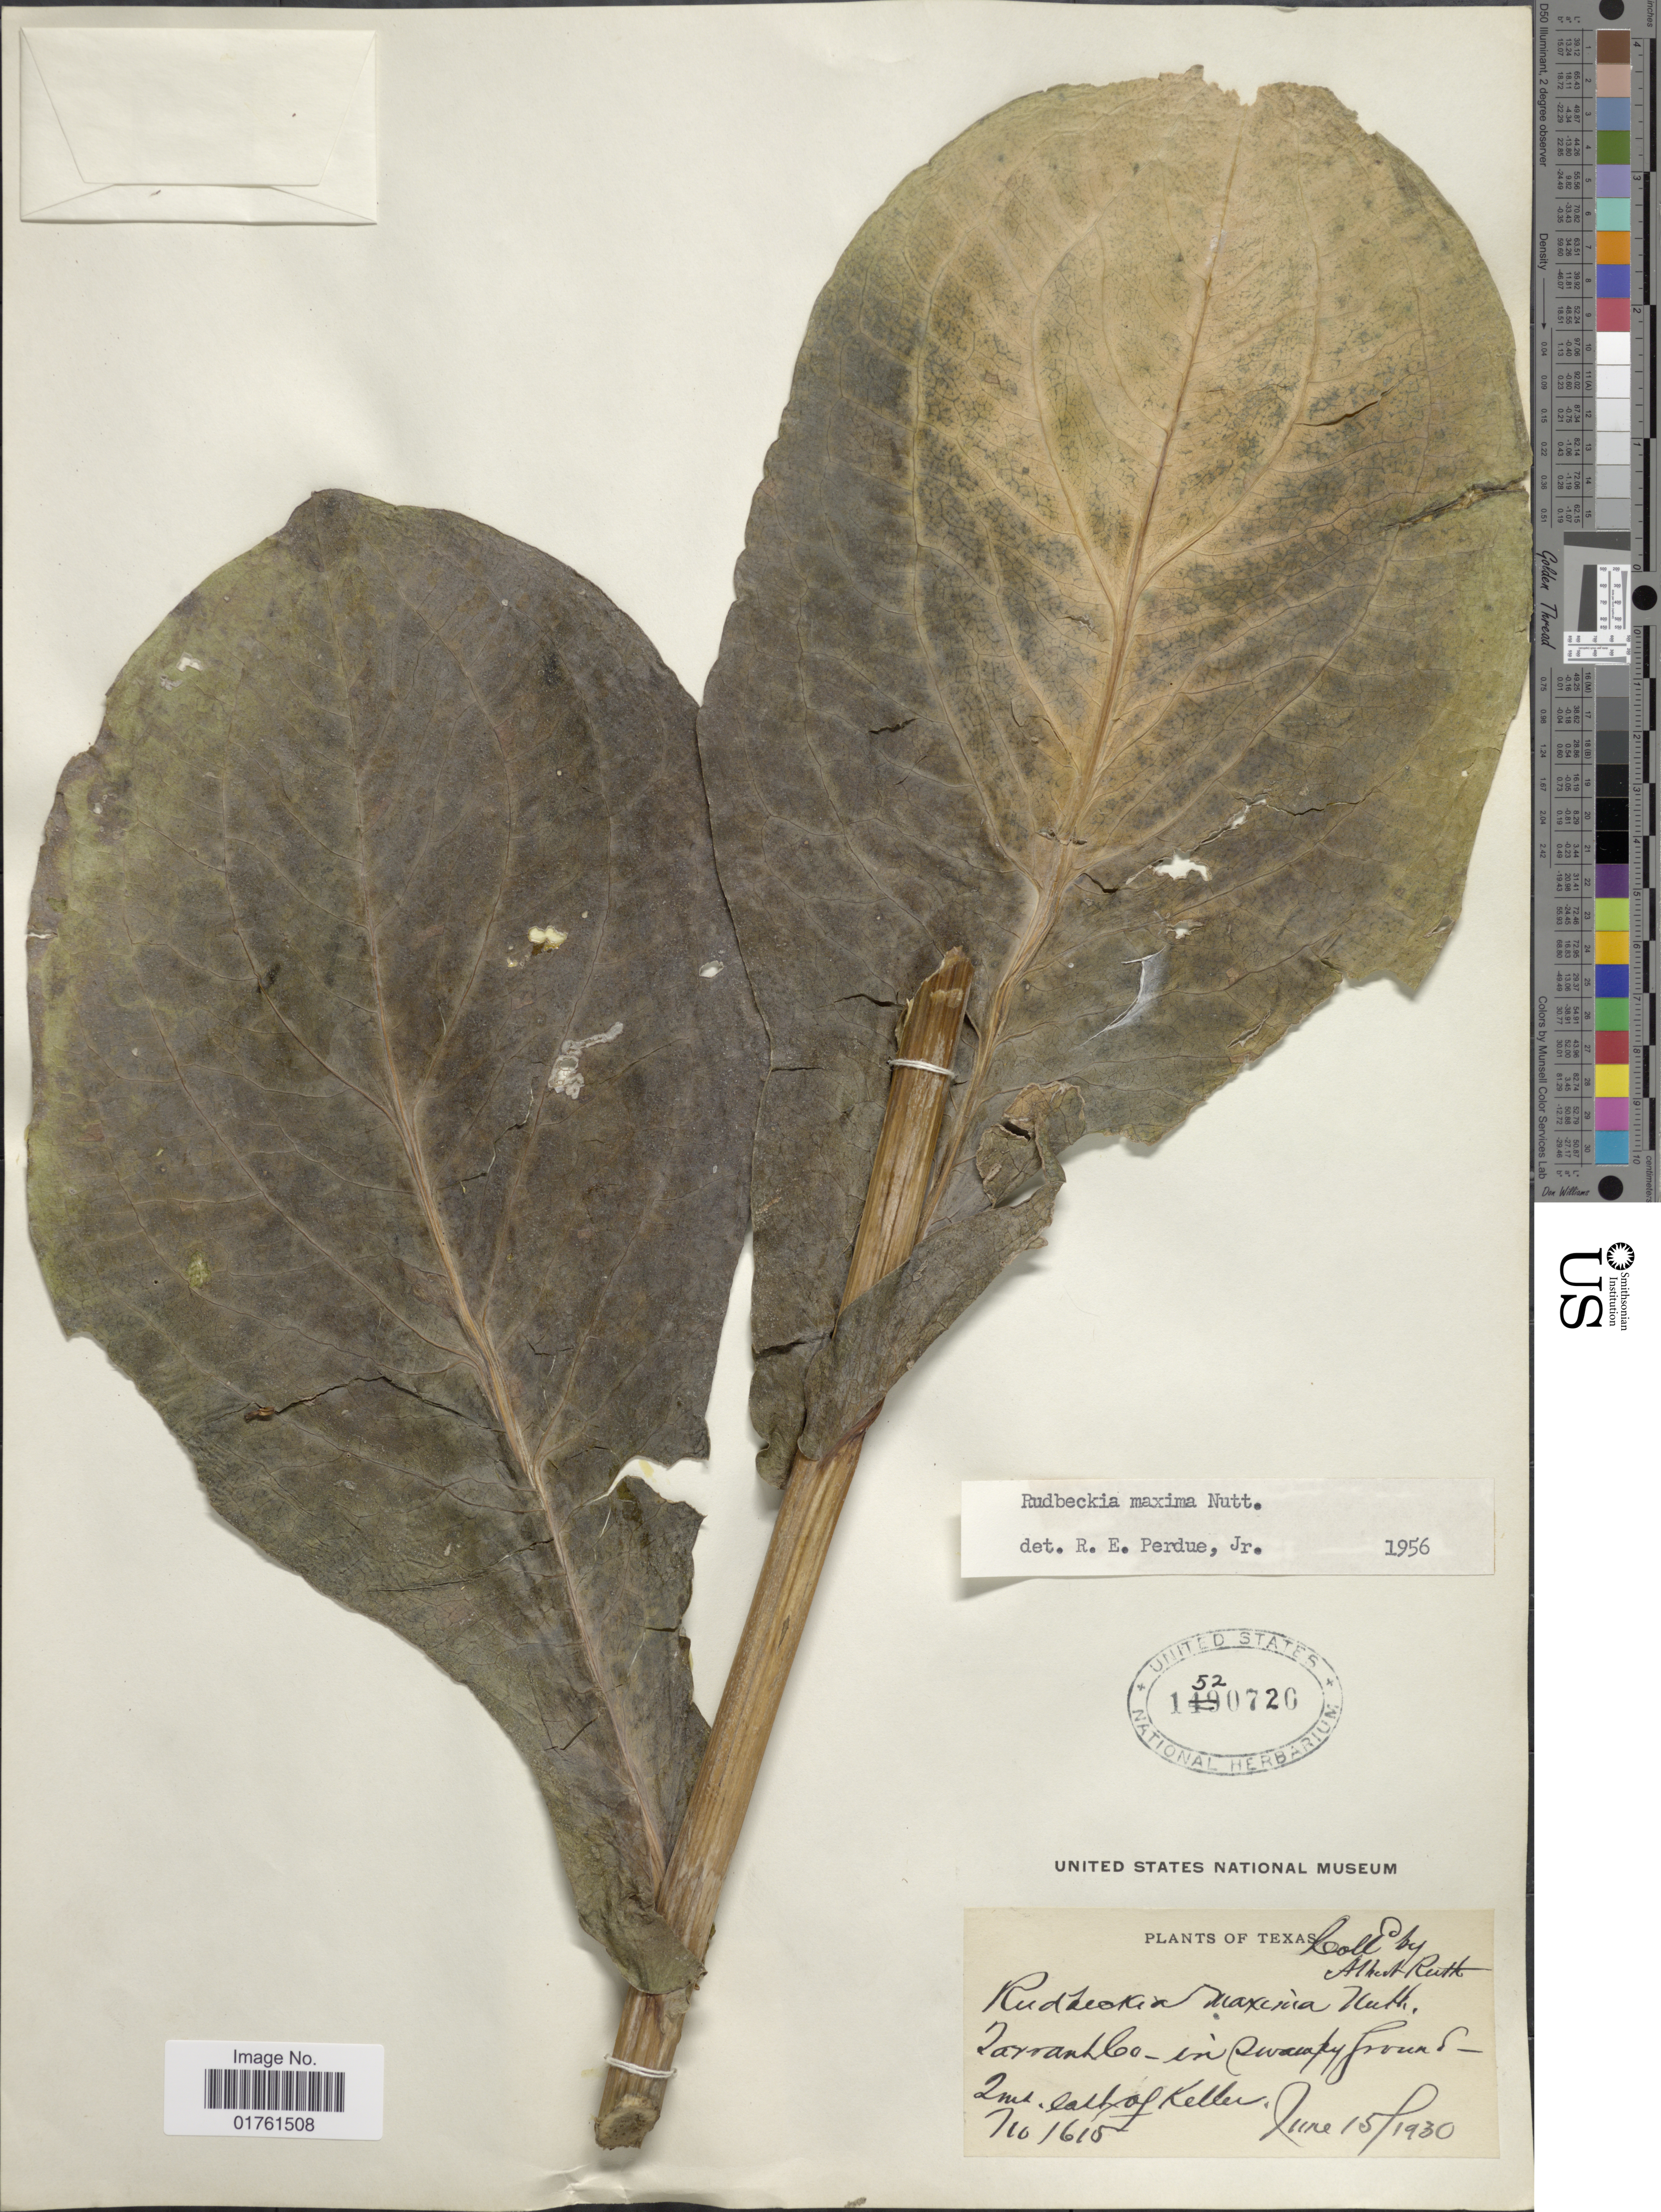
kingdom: Plantae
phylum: Tracheophyta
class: Magnoliopsida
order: Asterales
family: Asteraceae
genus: Rudbeckia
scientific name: Rudbeckia maxima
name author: Nutt.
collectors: A. Ruth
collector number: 1615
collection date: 1930-06-15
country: United States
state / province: Texas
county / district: Tarrant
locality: Tarrant Co - in swampy ground - 2 mi. east of Keller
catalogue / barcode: US 1520720